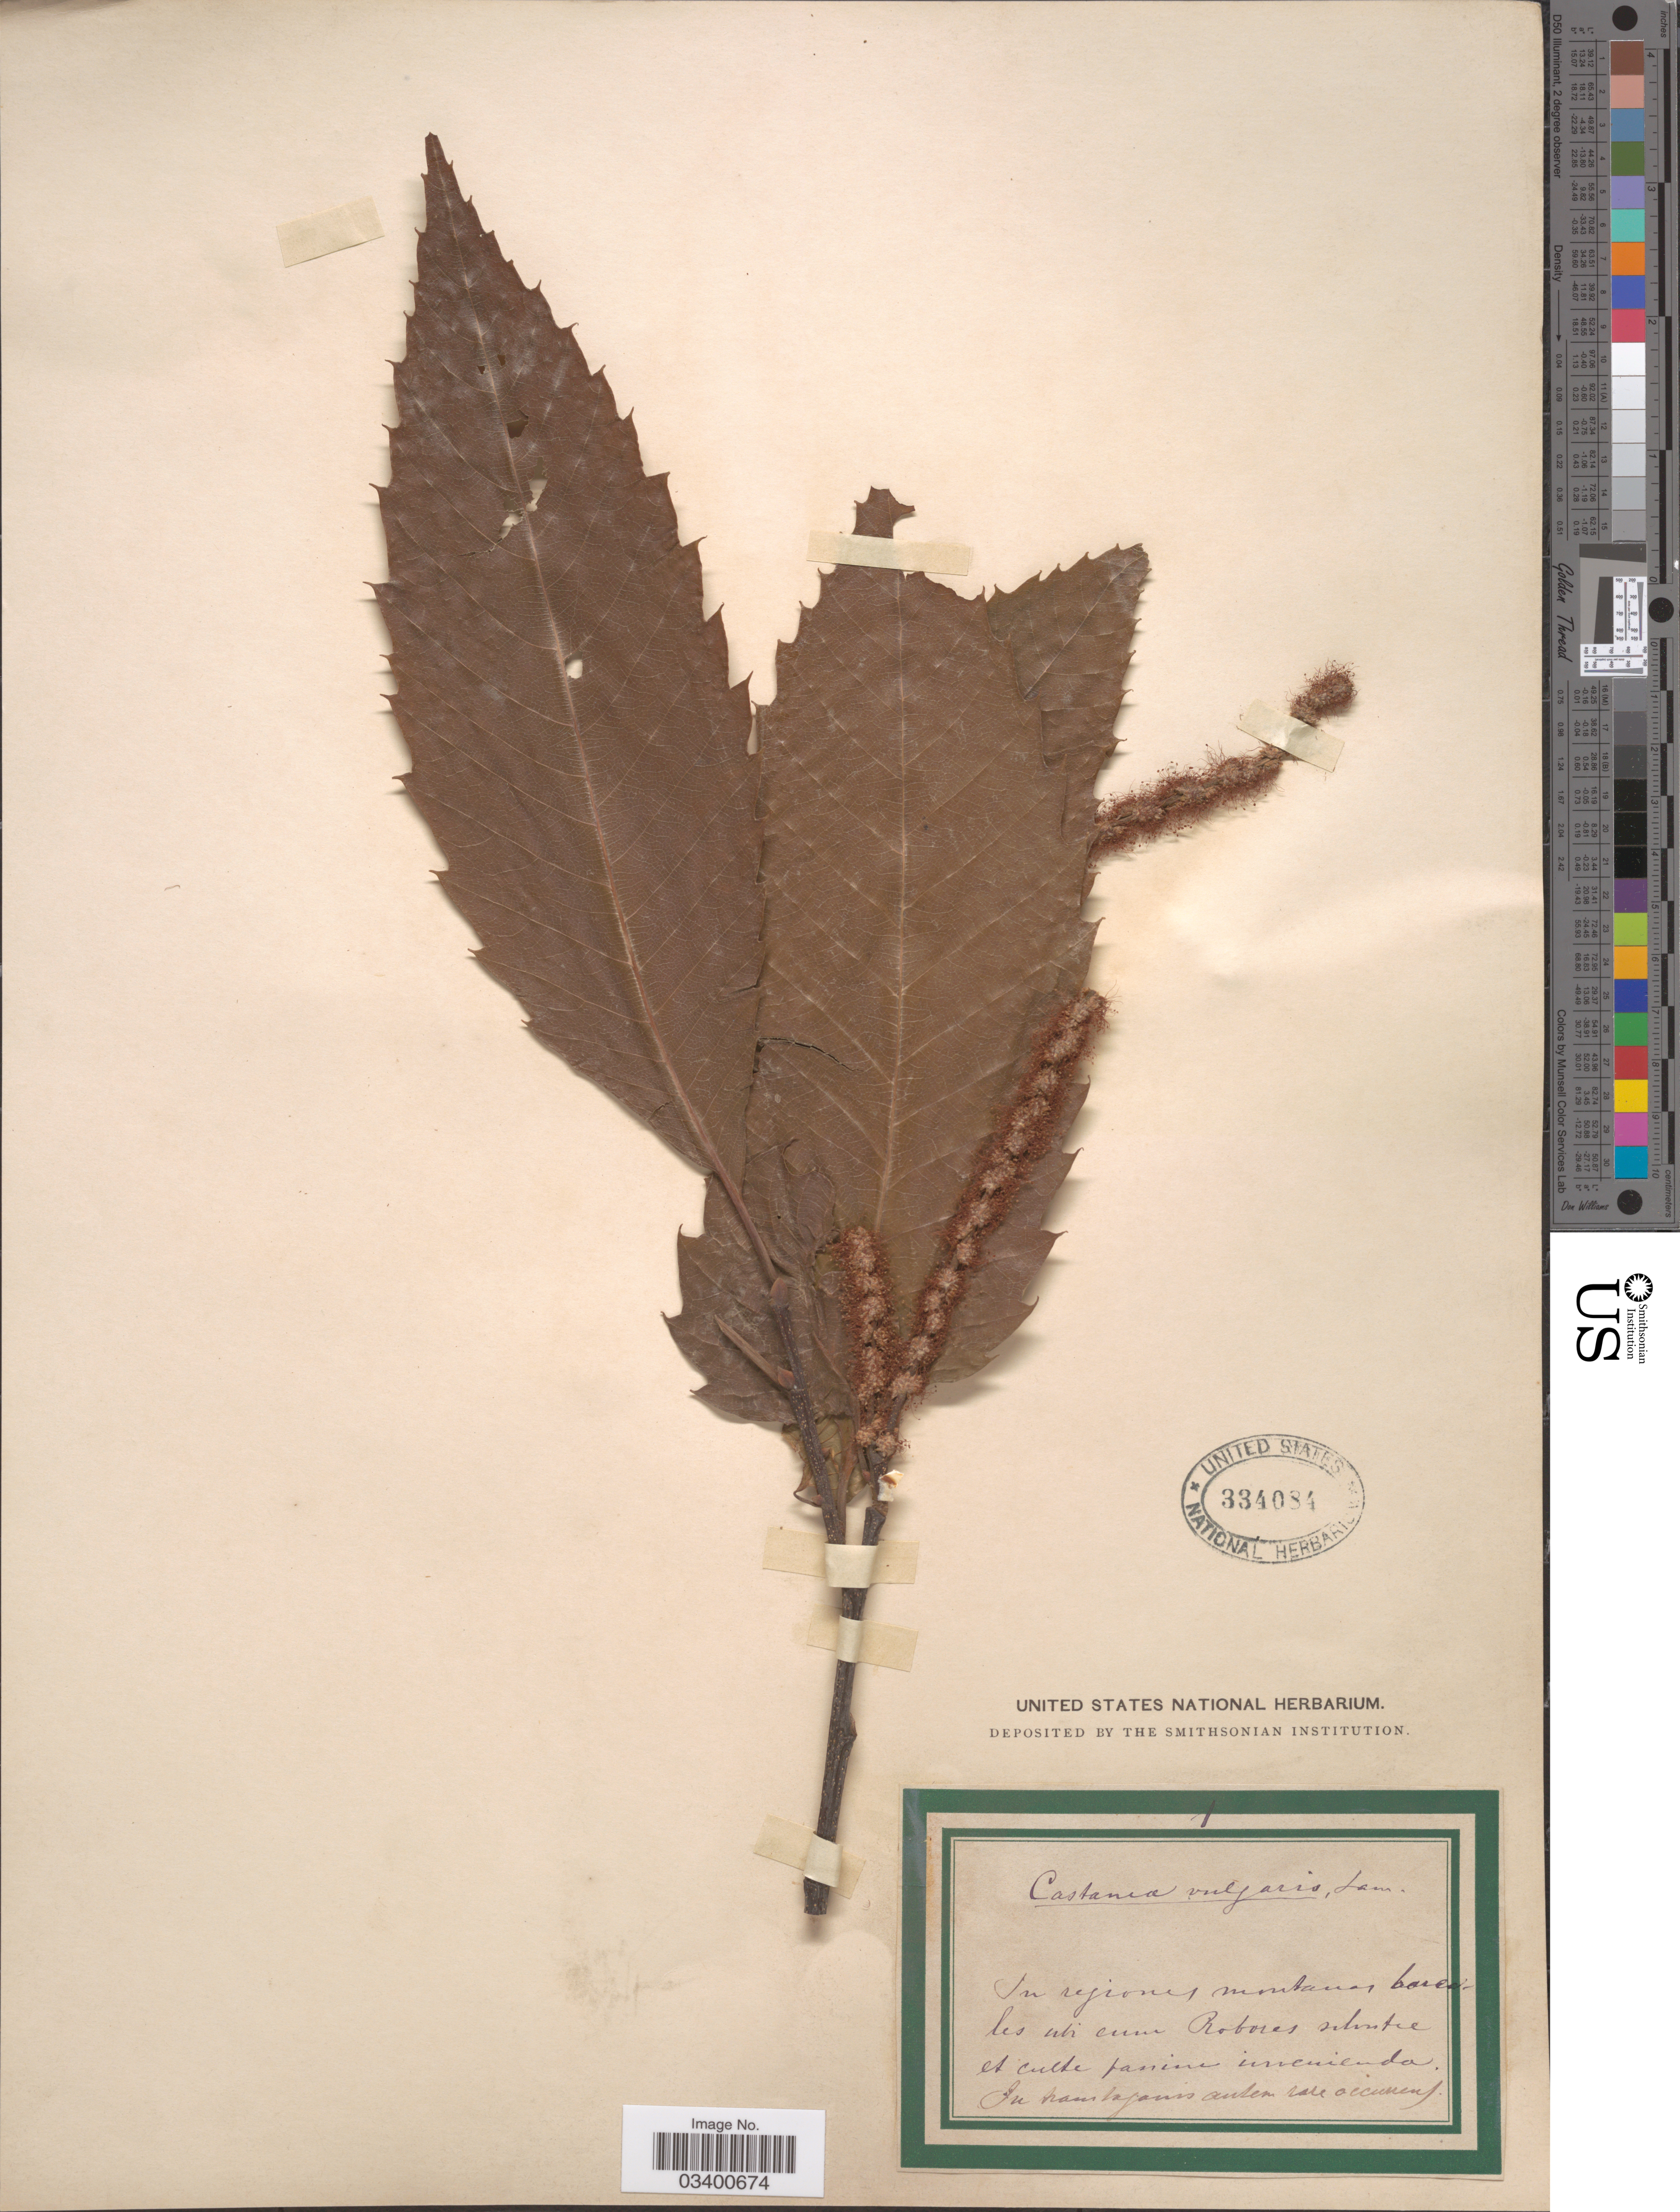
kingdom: Plantae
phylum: Tracheophyta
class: Magnoliopsida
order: Fagales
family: Fagaceae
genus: Castanea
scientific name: Castanea sativa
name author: Mill.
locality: In regiones montanes boreales uli [interpreted] cum Robores silintie et culte panine imenienda.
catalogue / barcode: US 334084